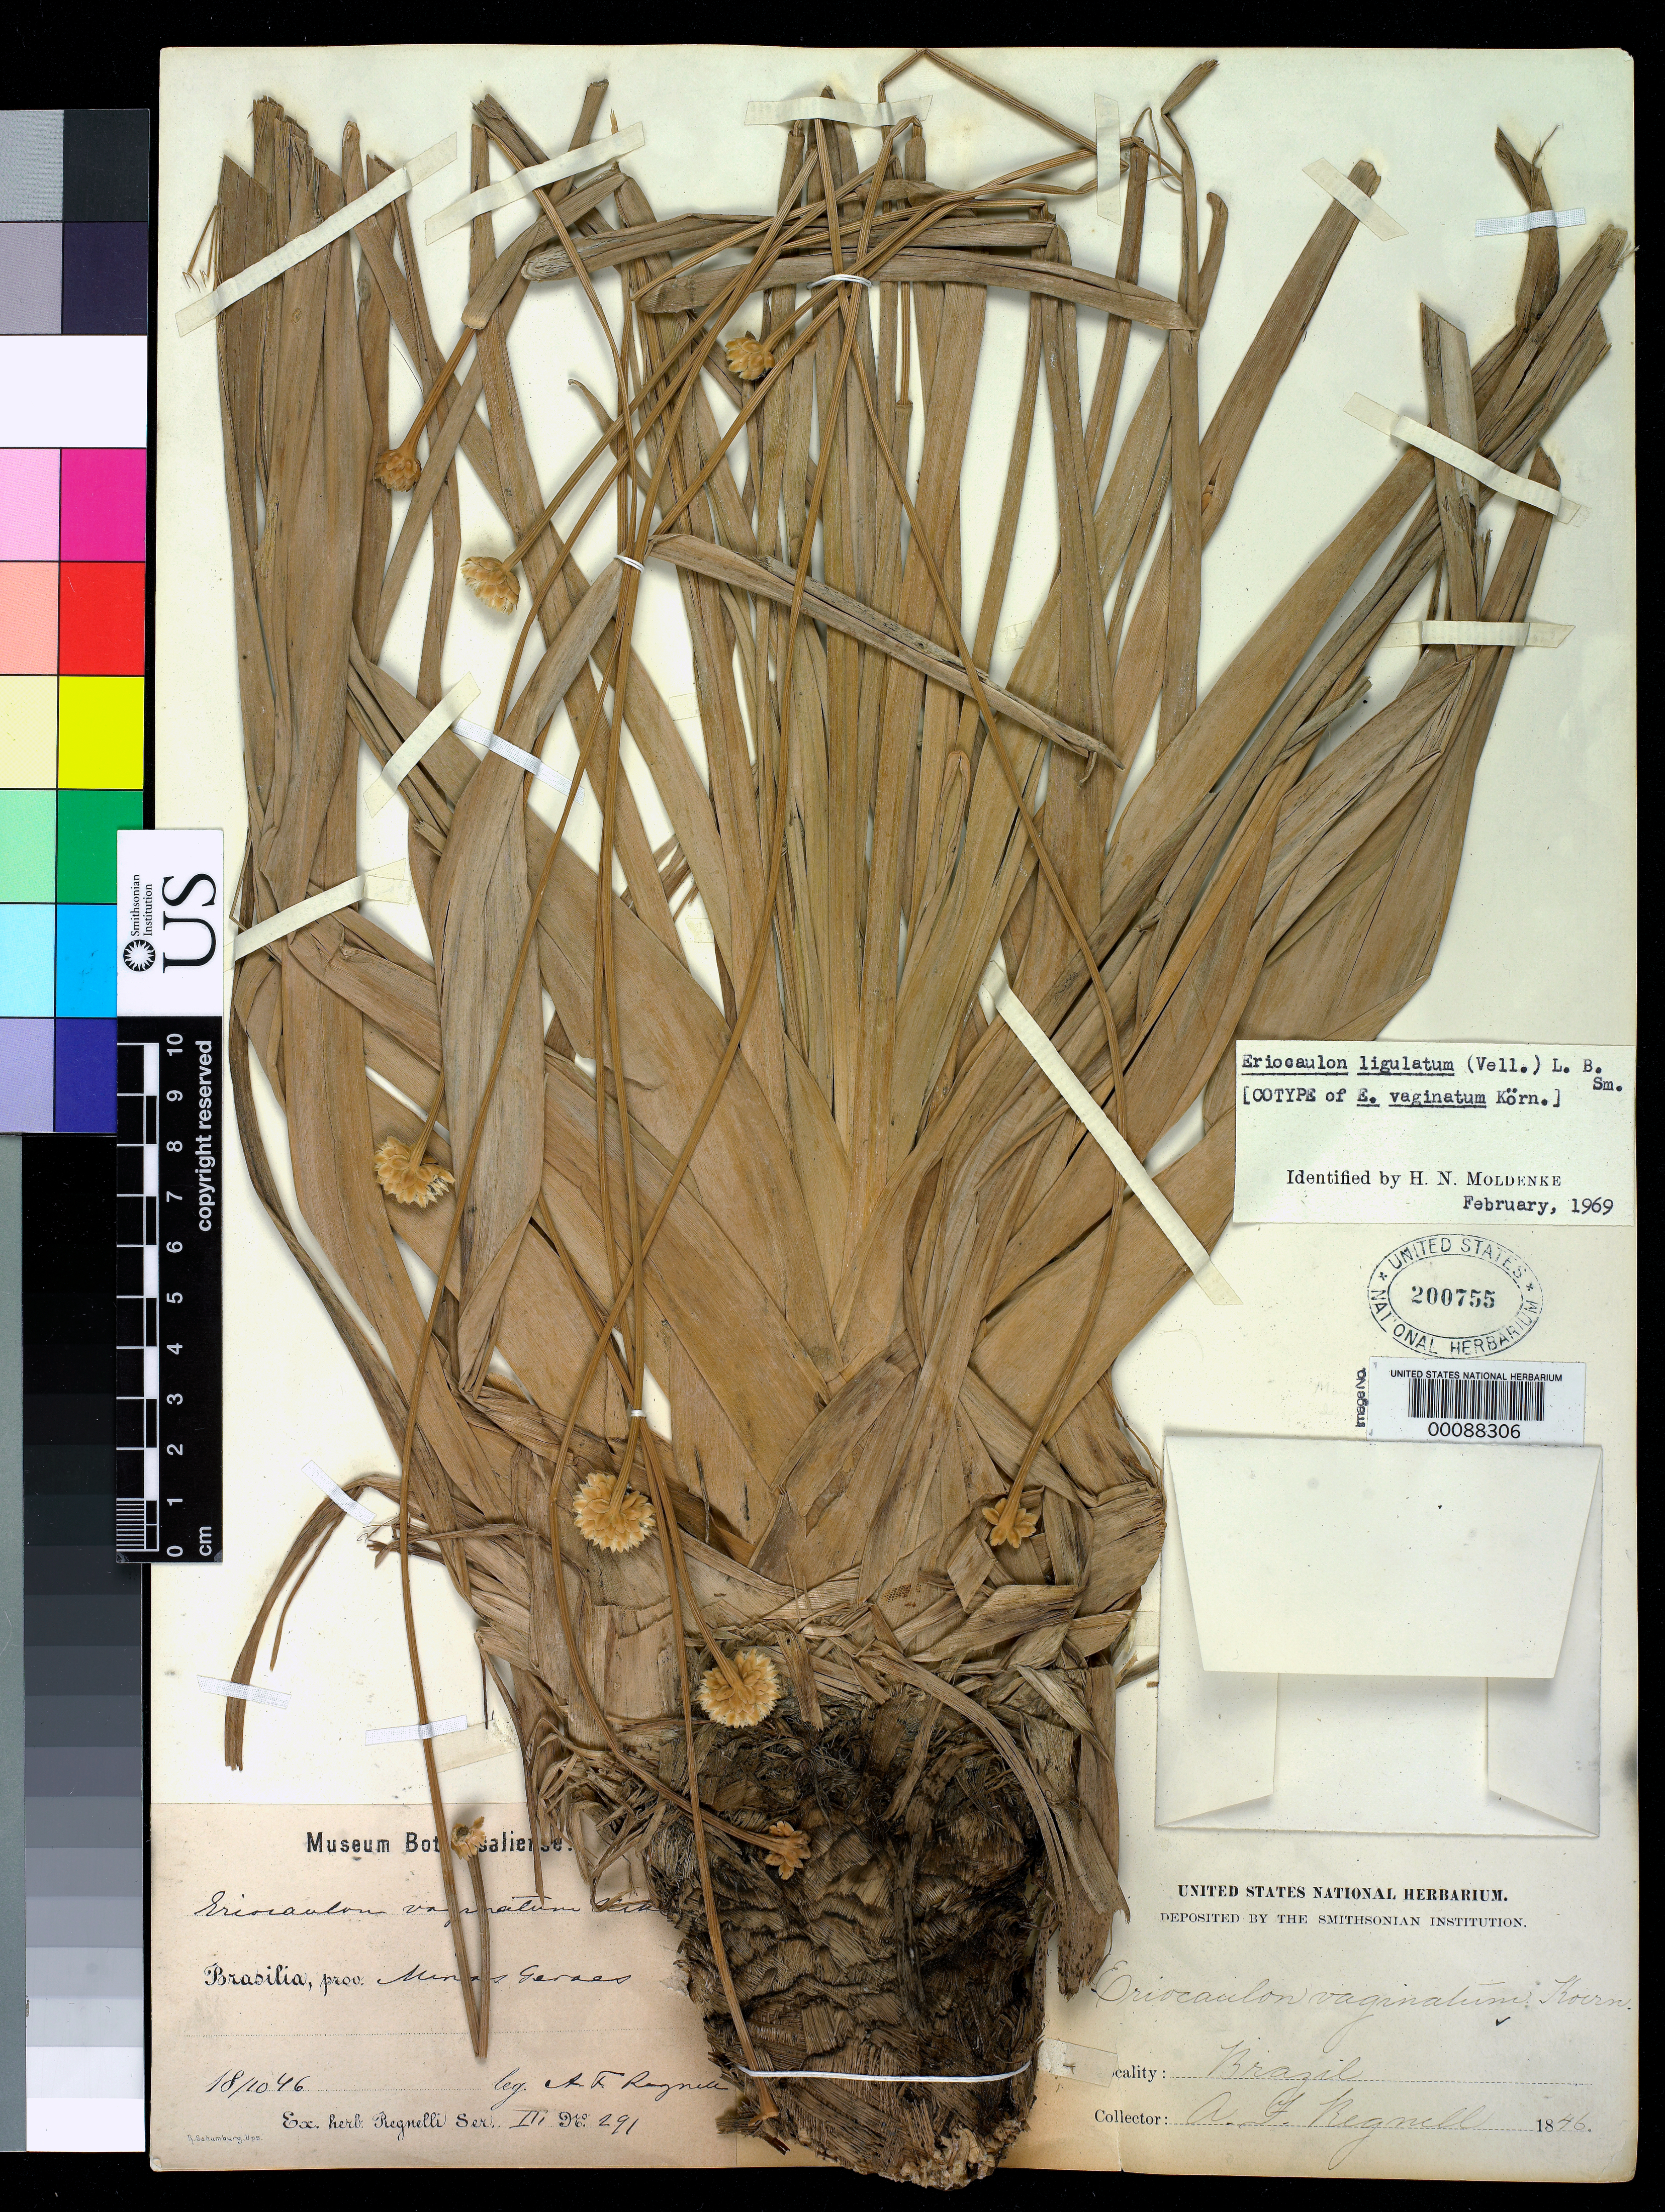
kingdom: Plantae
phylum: Tracheophyta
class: Liliopsida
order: Poales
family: Eriocaulaceae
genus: Eriocaulon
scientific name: Eriocaulon vaginatum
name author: Körn. in Mart.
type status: Isosyntype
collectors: A. F. Regnell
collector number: III 291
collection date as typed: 18 Oct 1846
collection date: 1846-10-18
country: Brazil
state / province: Minas Gerais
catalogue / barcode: US 200755